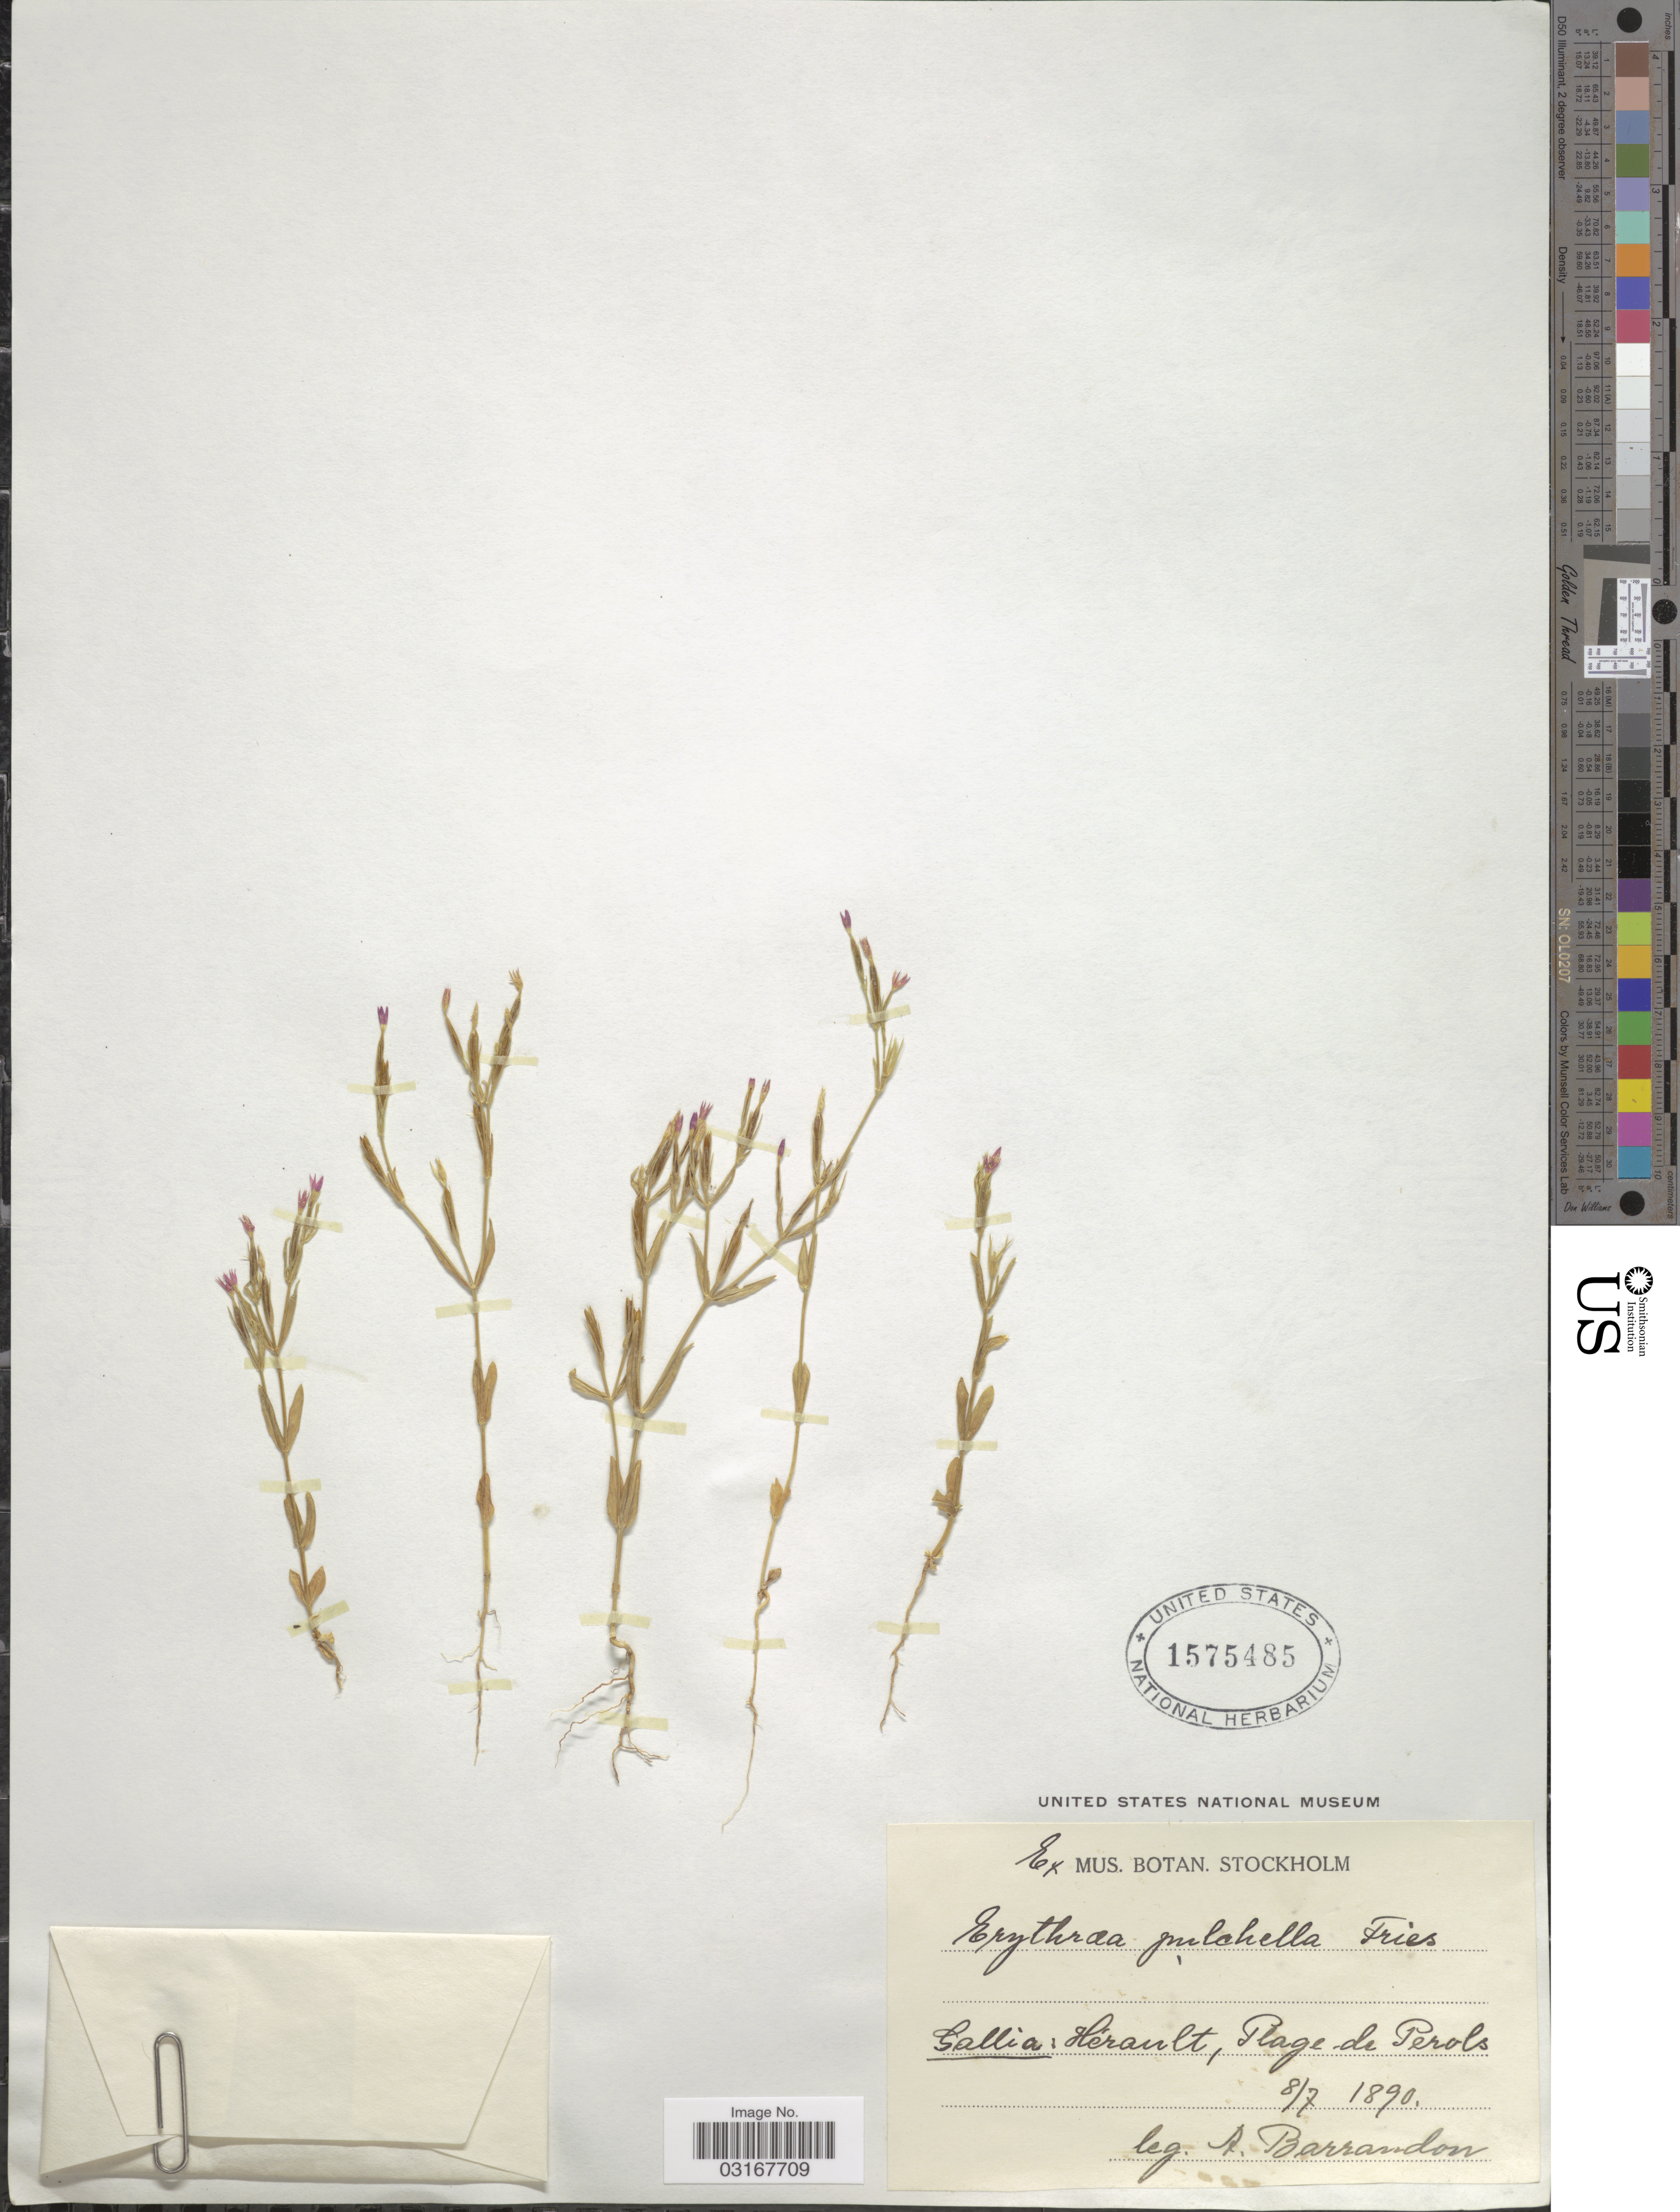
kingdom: Plantae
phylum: Tracheophyta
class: Magnoliopsida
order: Gentianales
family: Gentianaceae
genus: Centaurium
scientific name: Centaurium pulchellum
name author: (Sw.) Druce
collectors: A. Barrandon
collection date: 1890-07-08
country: France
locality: Gallia: Hérault, Plage de Perols.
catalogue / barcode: US 1575485